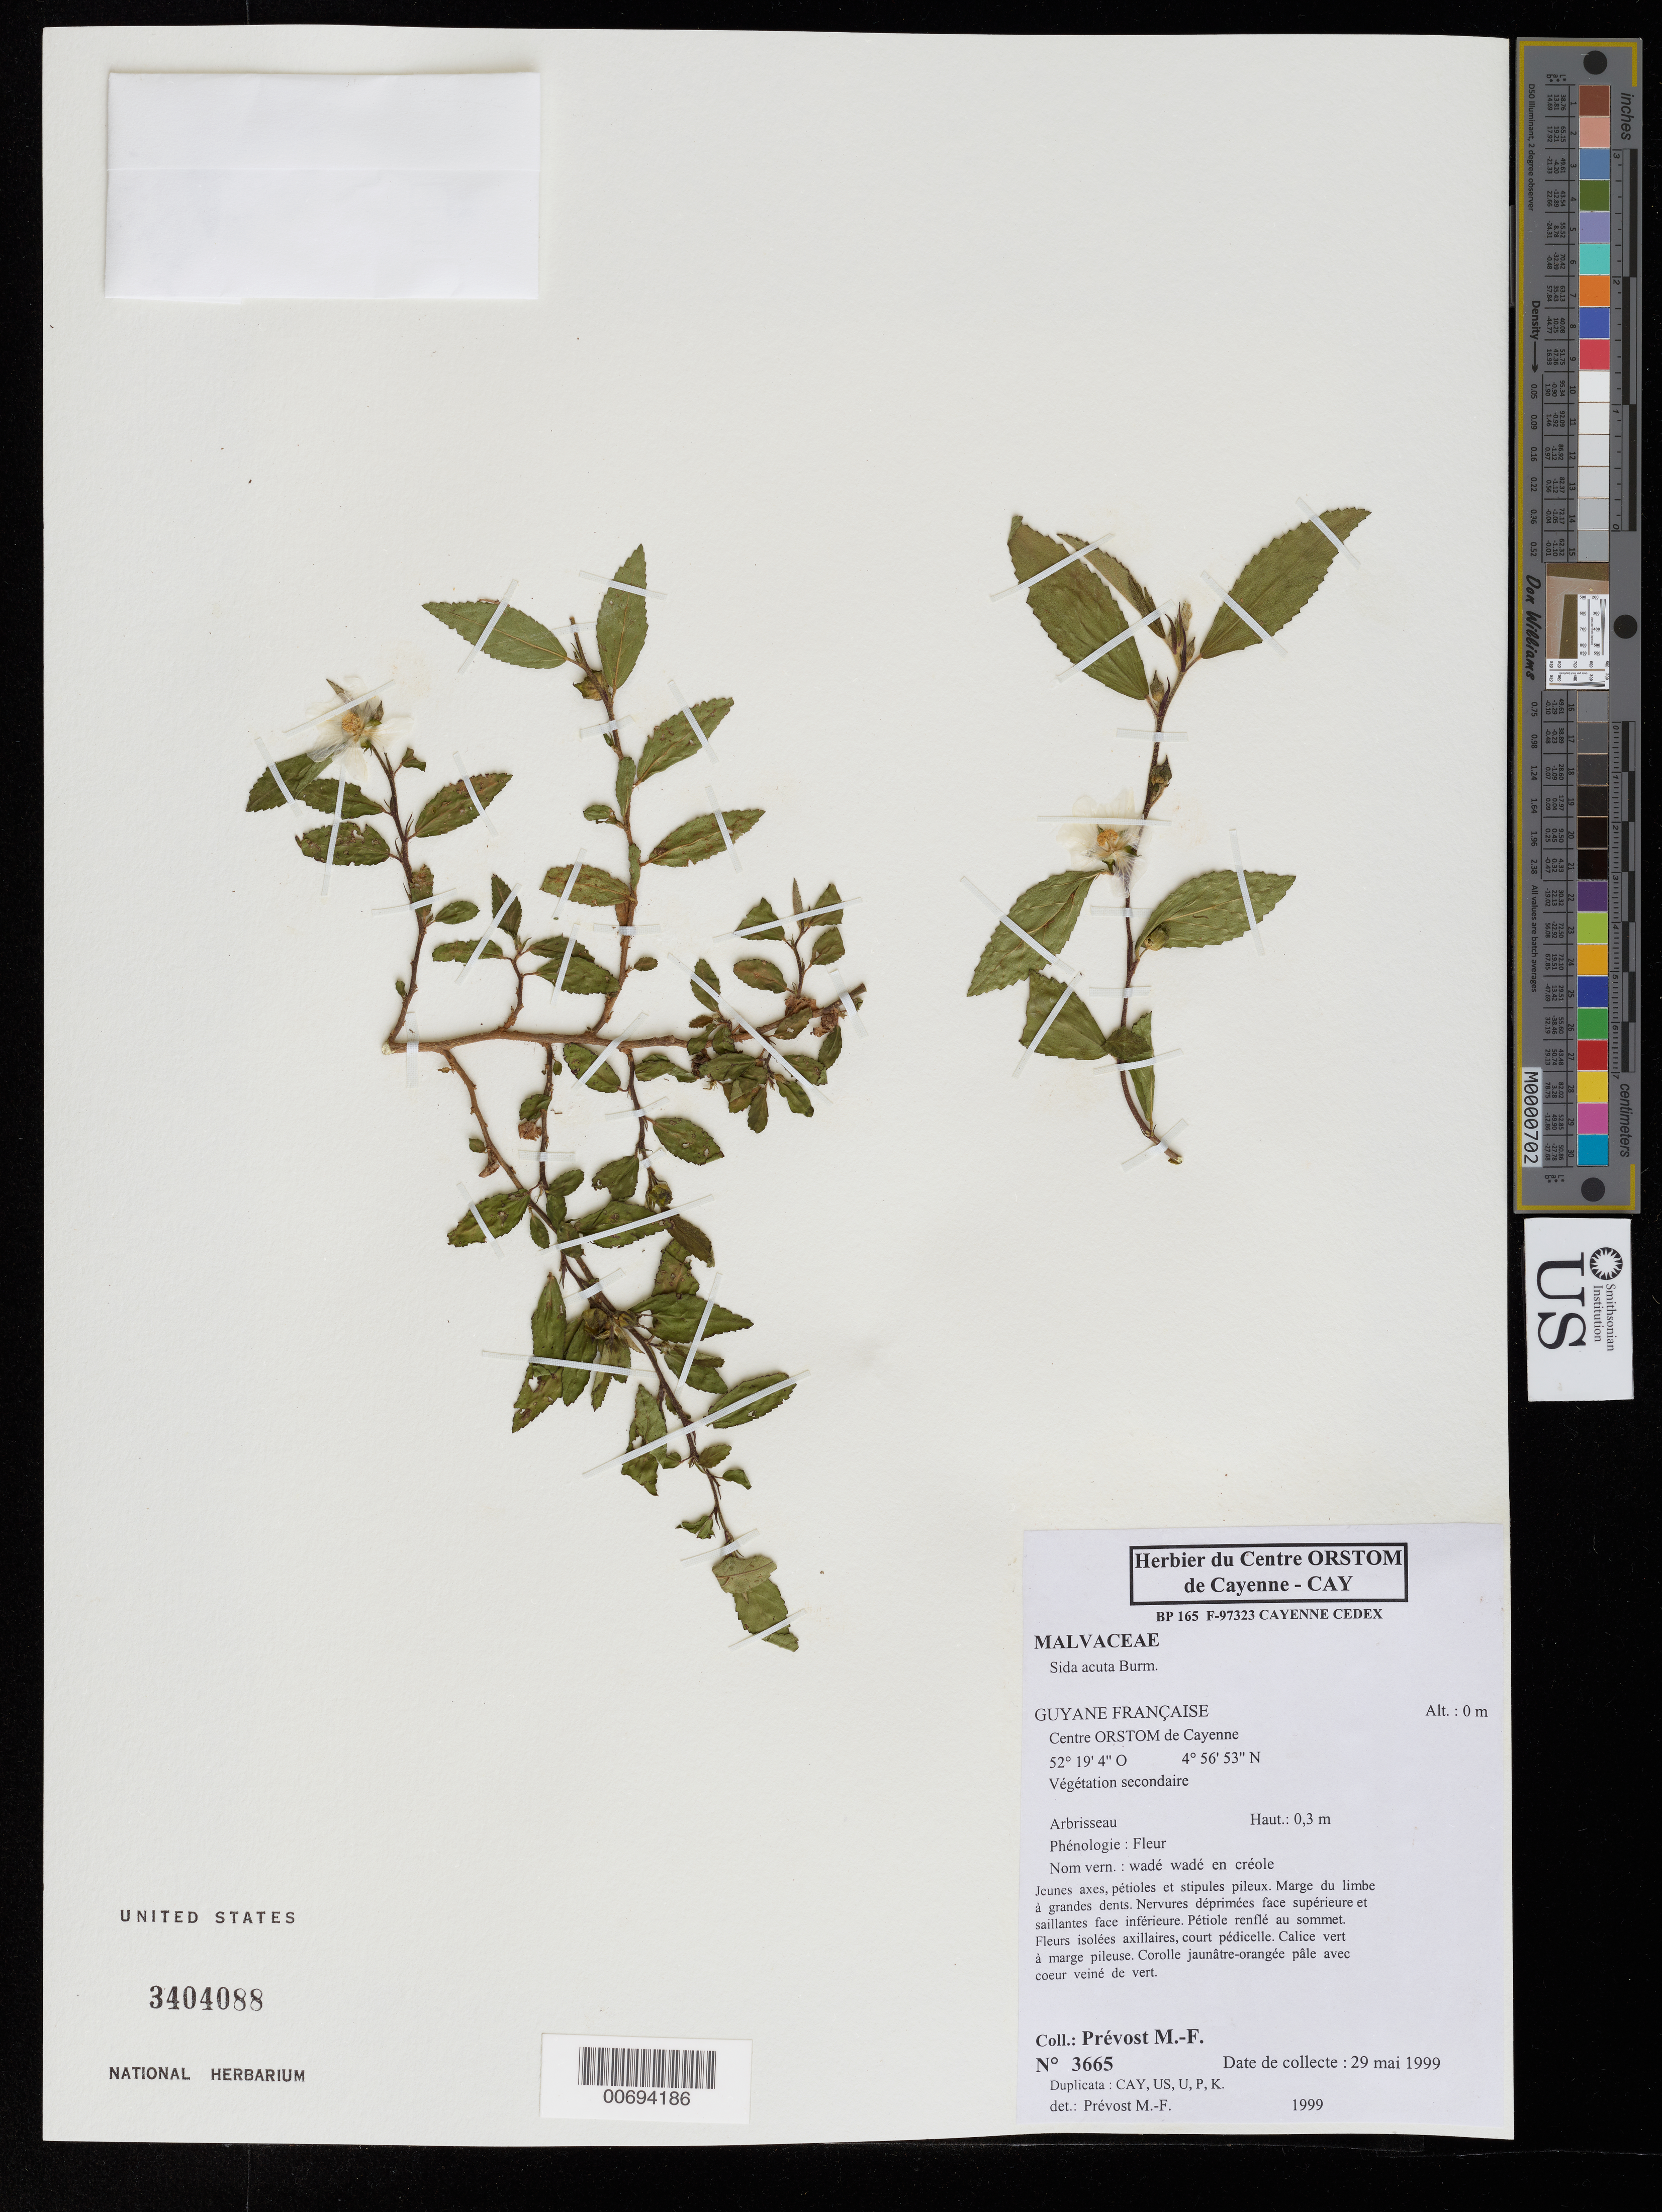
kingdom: Plantae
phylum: Tracheophyta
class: Magnoliopsida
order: Malvales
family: Malvaceae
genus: Sida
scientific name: Sida acuta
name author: Burm. f.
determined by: Prévost, M.-F.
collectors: M.-F. Prévost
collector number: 3665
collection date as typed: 29-May-99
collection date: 1999-05-29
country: French Guiana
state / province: Cayenne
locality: Centre ORSTOM de Cayenne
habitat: Secondary vegetation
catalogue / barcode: US 3404088